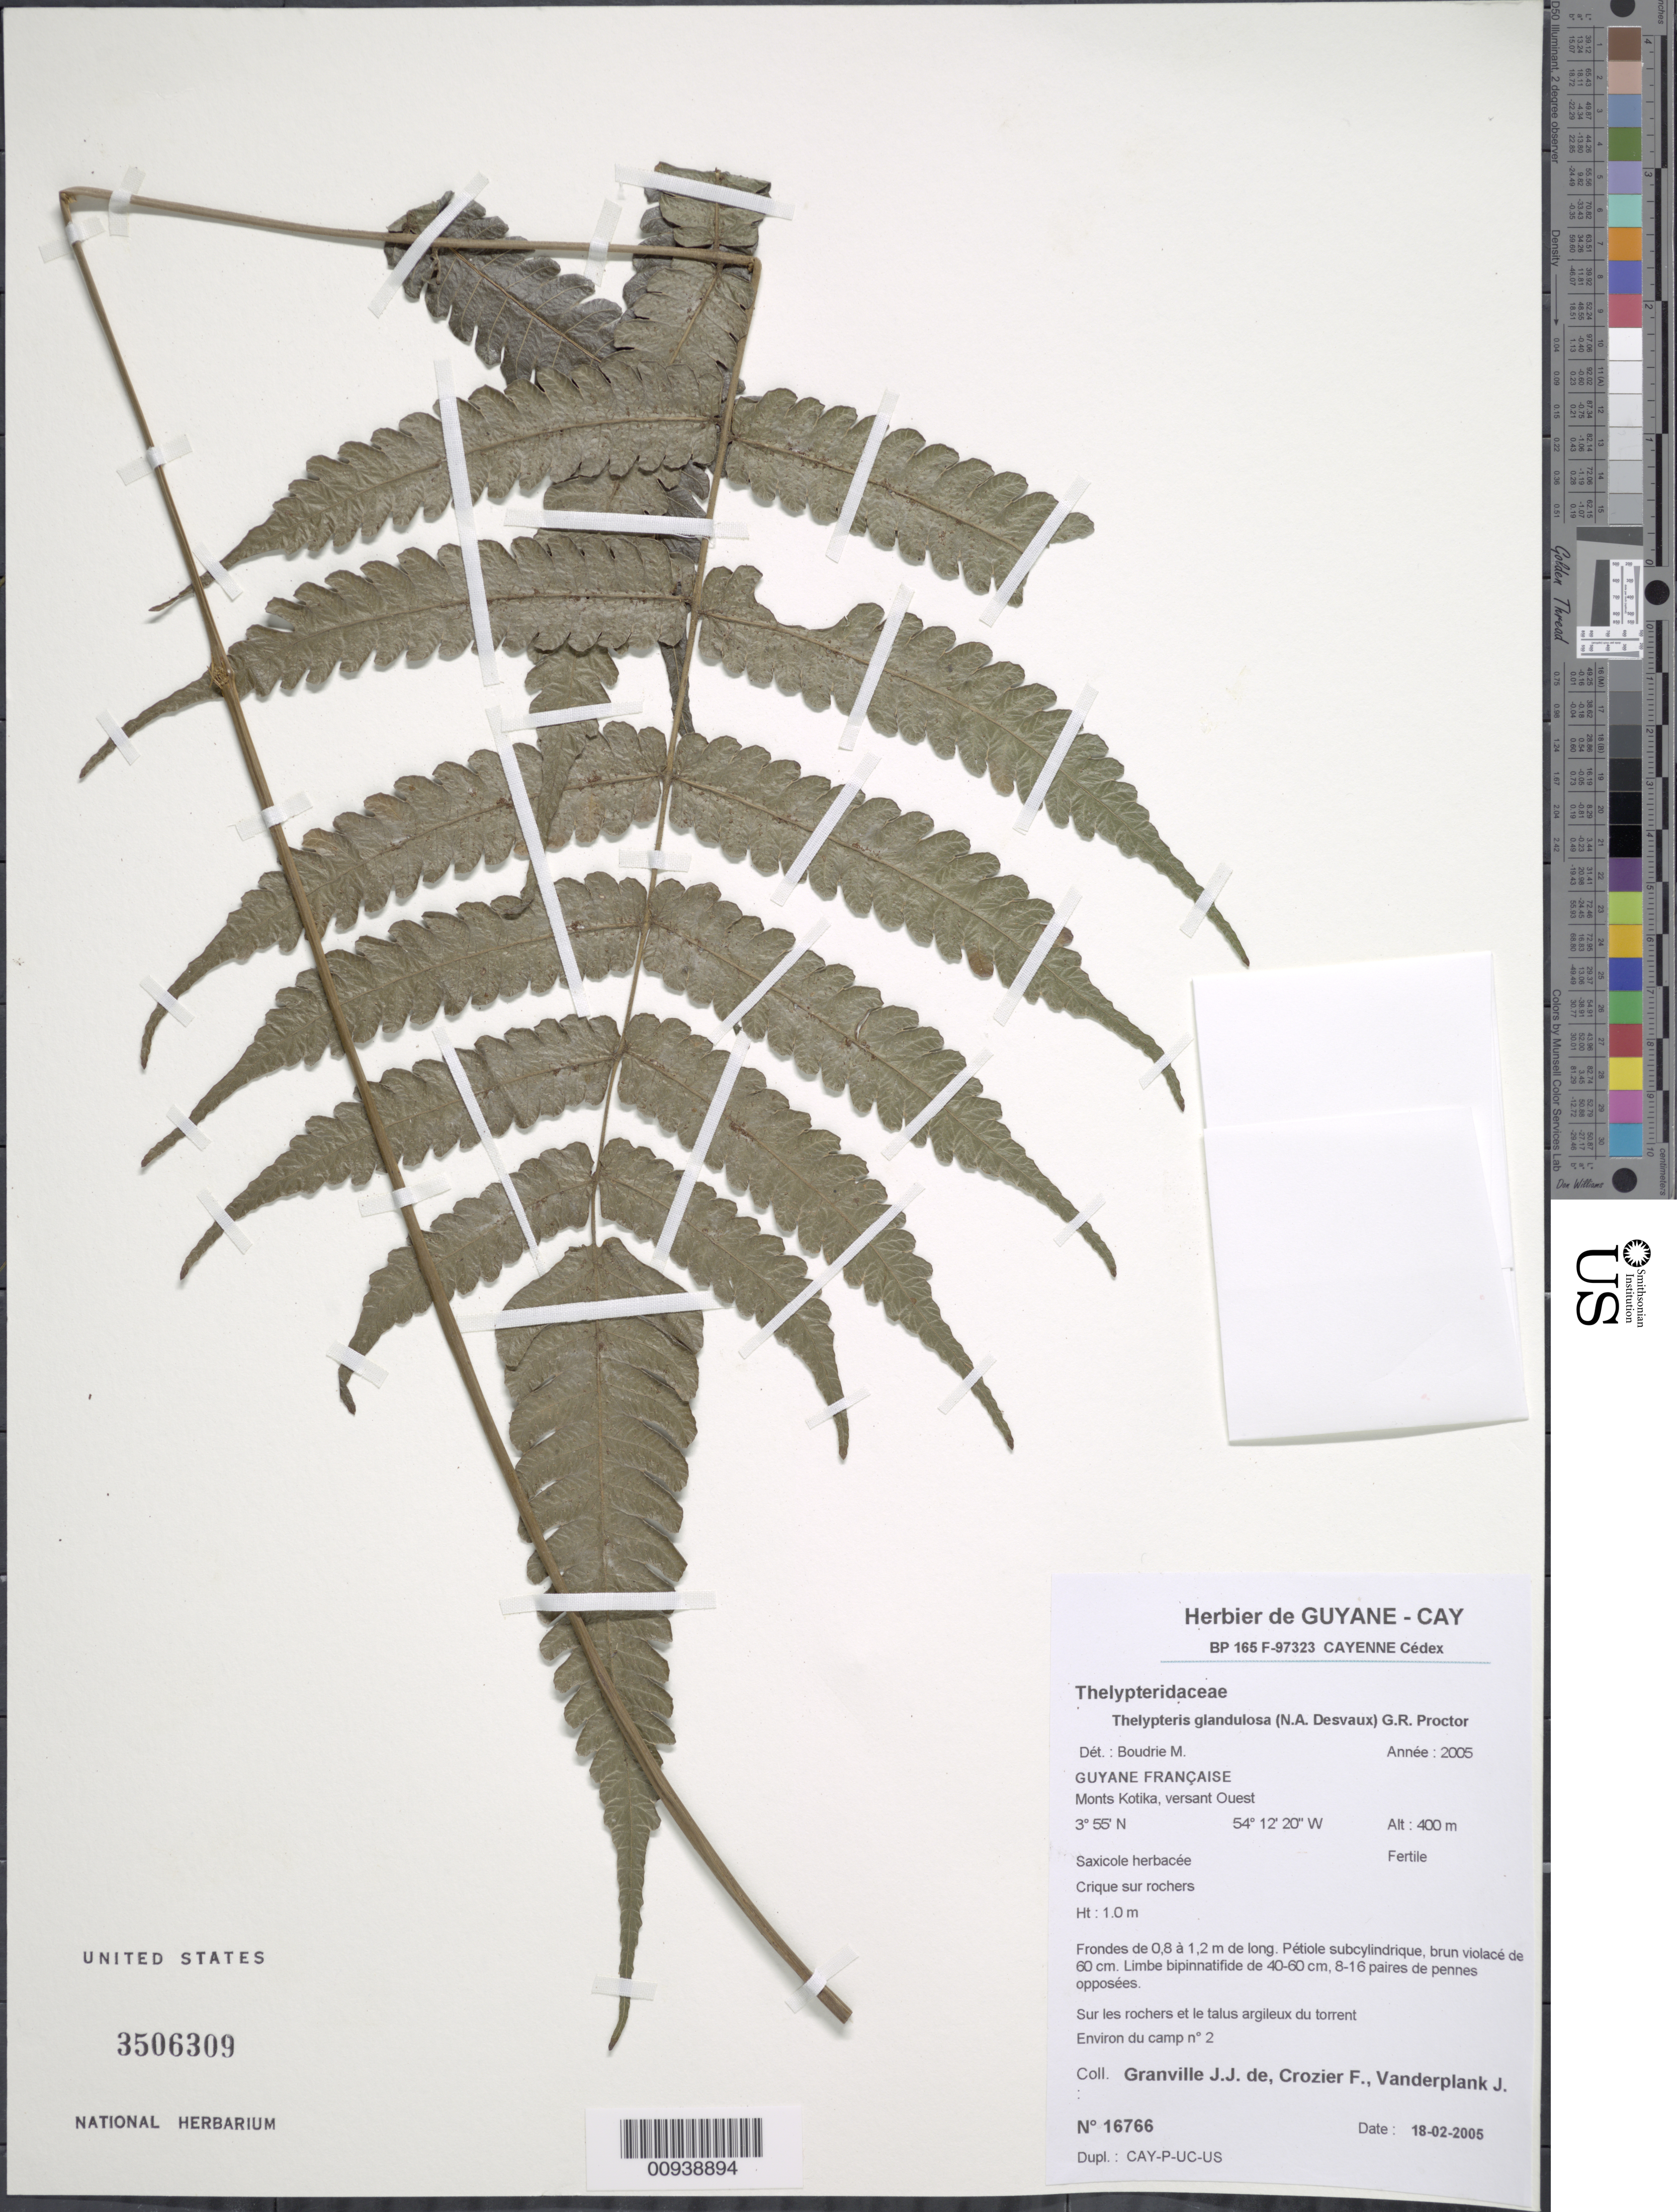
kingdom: Plantae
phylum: Tracheophyta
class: Polypodiopsida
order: Polypodiales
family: Thelypteridaceae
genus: Steiropteris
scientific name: Steiropteris glandulosa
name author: (Hook. f.) Pic. Serm.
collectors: J.-J. de Granville, F. Crozier & J. Vanderplank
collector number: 16766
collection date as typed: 18-Feb-05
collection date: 2005-02-18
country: French Guiana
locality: Monts Kotika, versant Ouest, environ du camp 2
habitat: Crique sur rochers; sur les rochers et le talus argileux du torrent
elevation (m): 400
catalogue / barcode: US 3506309